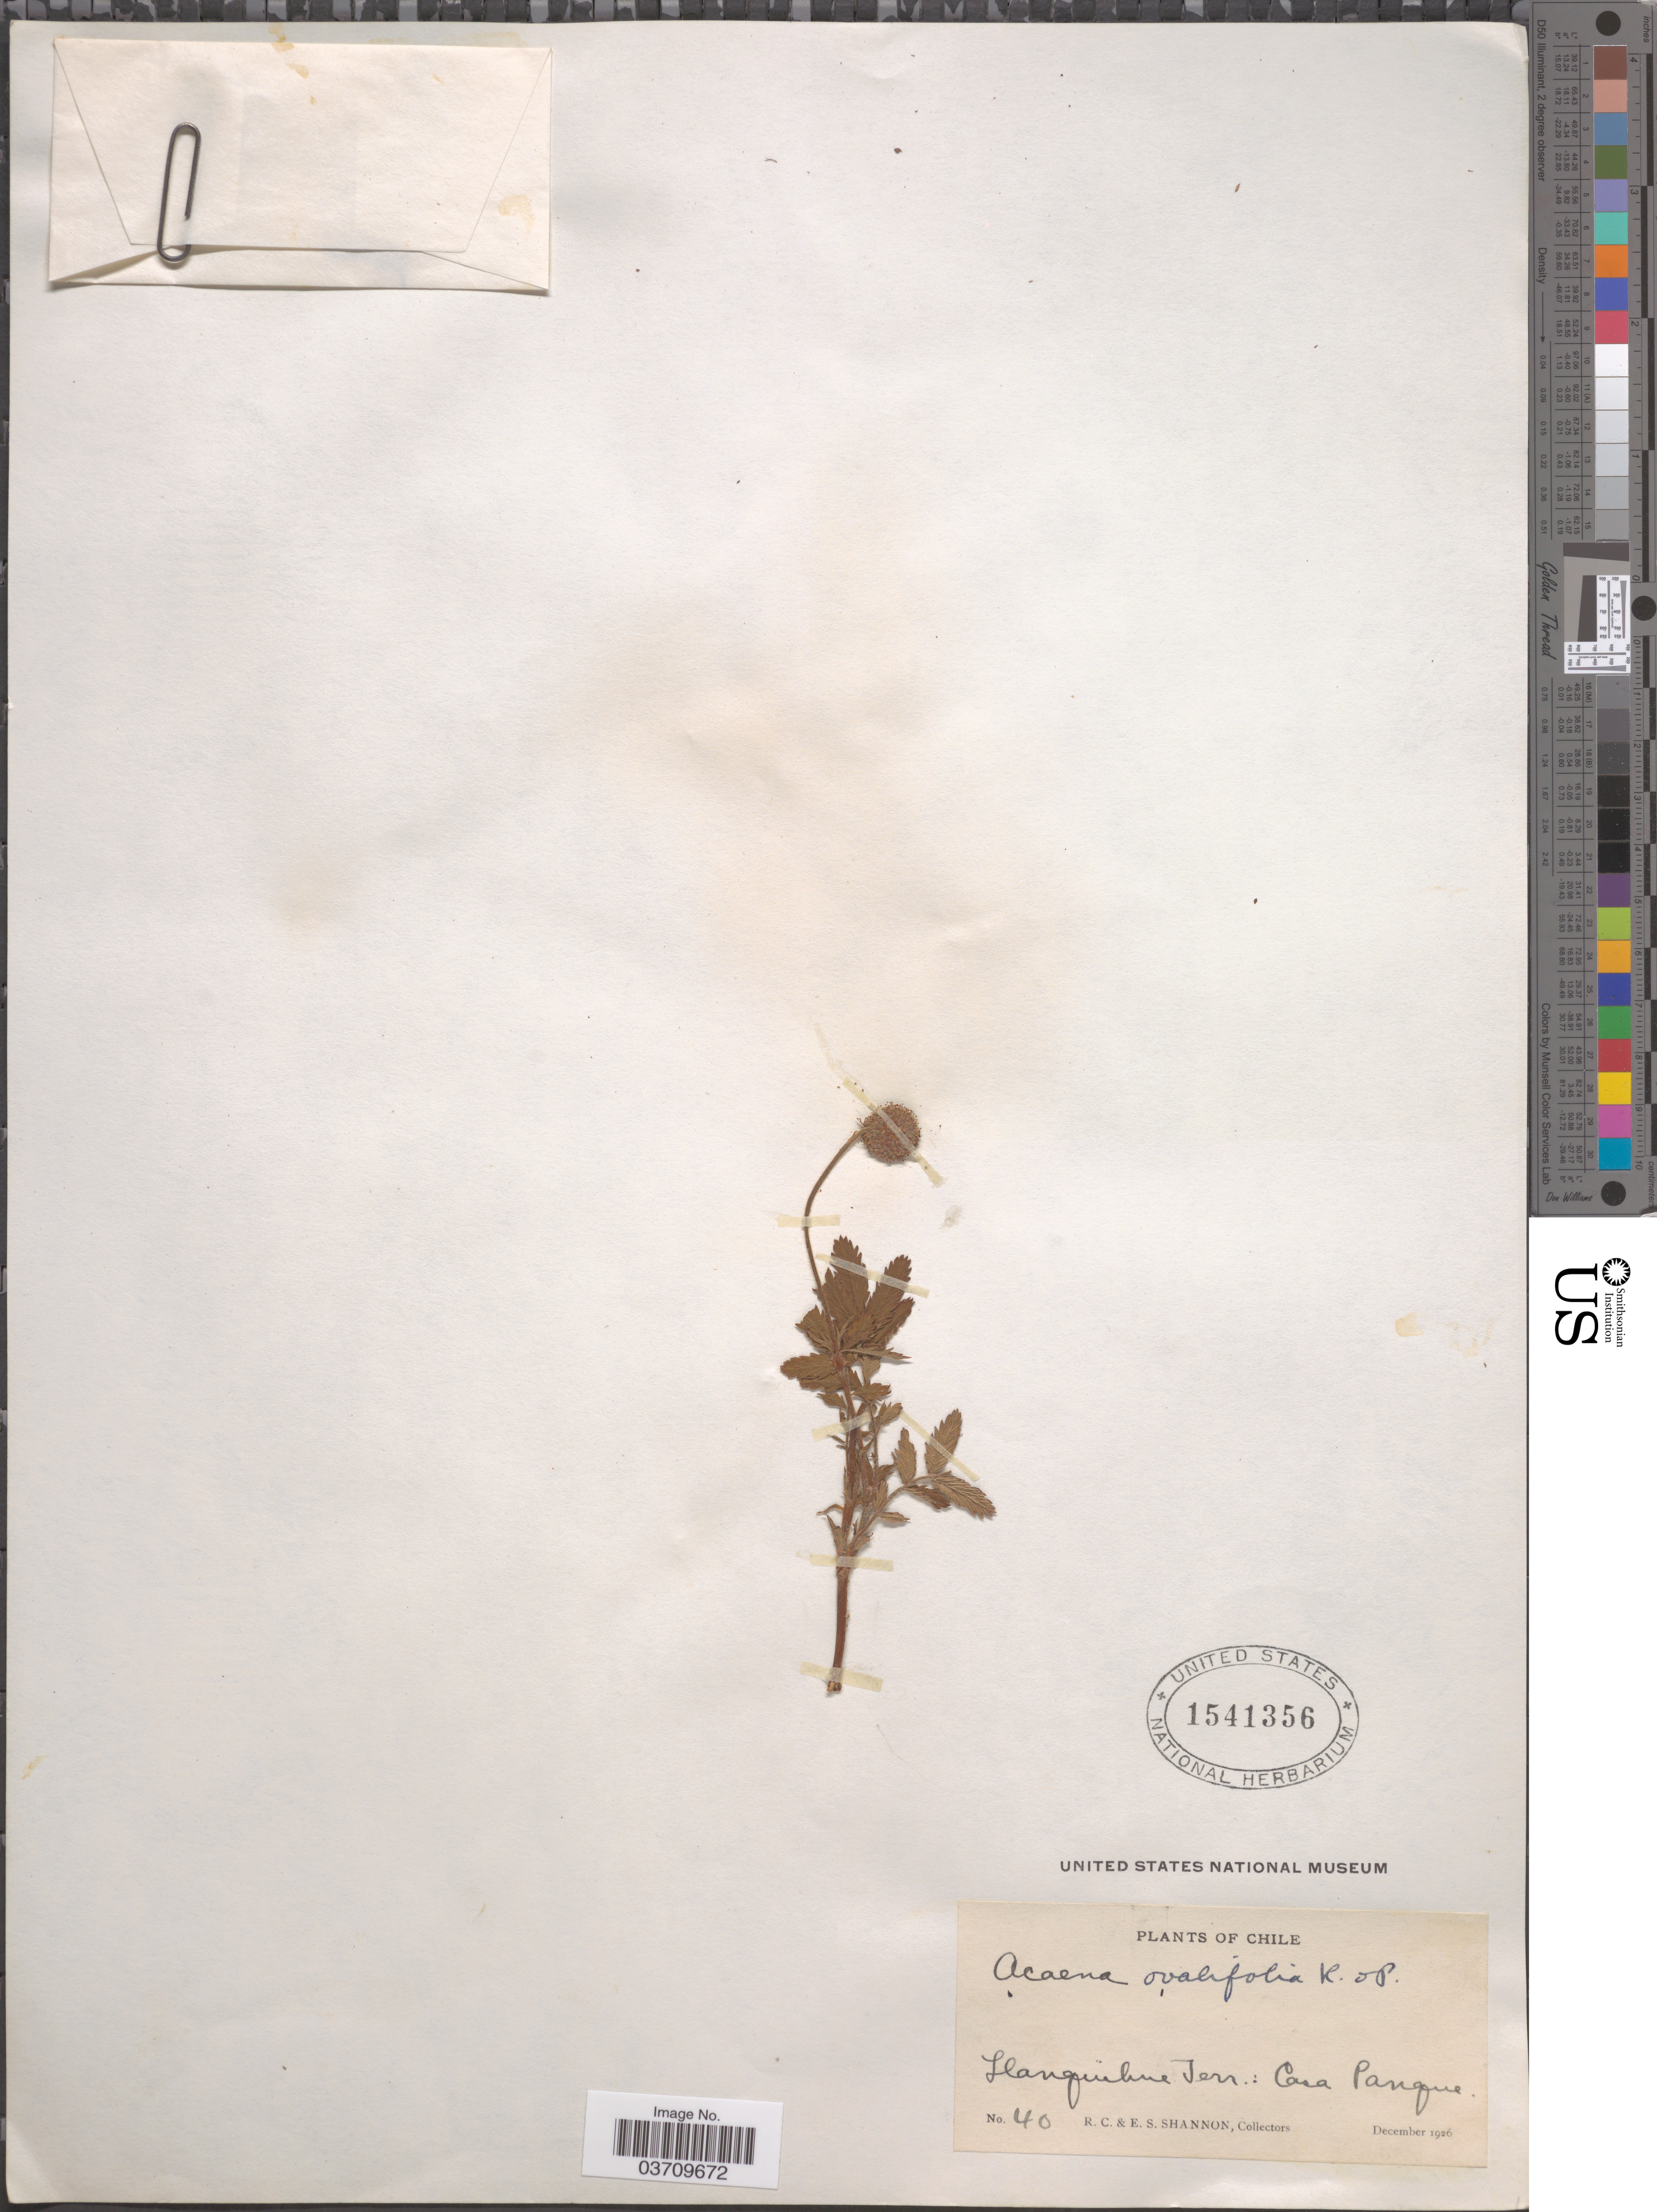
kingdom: Plantae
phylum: Tracheophyta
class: Magnoliopsida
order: Rosales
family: Rosaceae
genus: Acaena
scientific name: Acaena ovalifolia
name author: Ruiz & Pav.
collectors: R. Shannon & E. Shannon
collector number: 40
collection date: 1926-12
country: Chile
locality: Llanquihue Terr.: Casa Panque.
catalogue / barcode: US 1541356